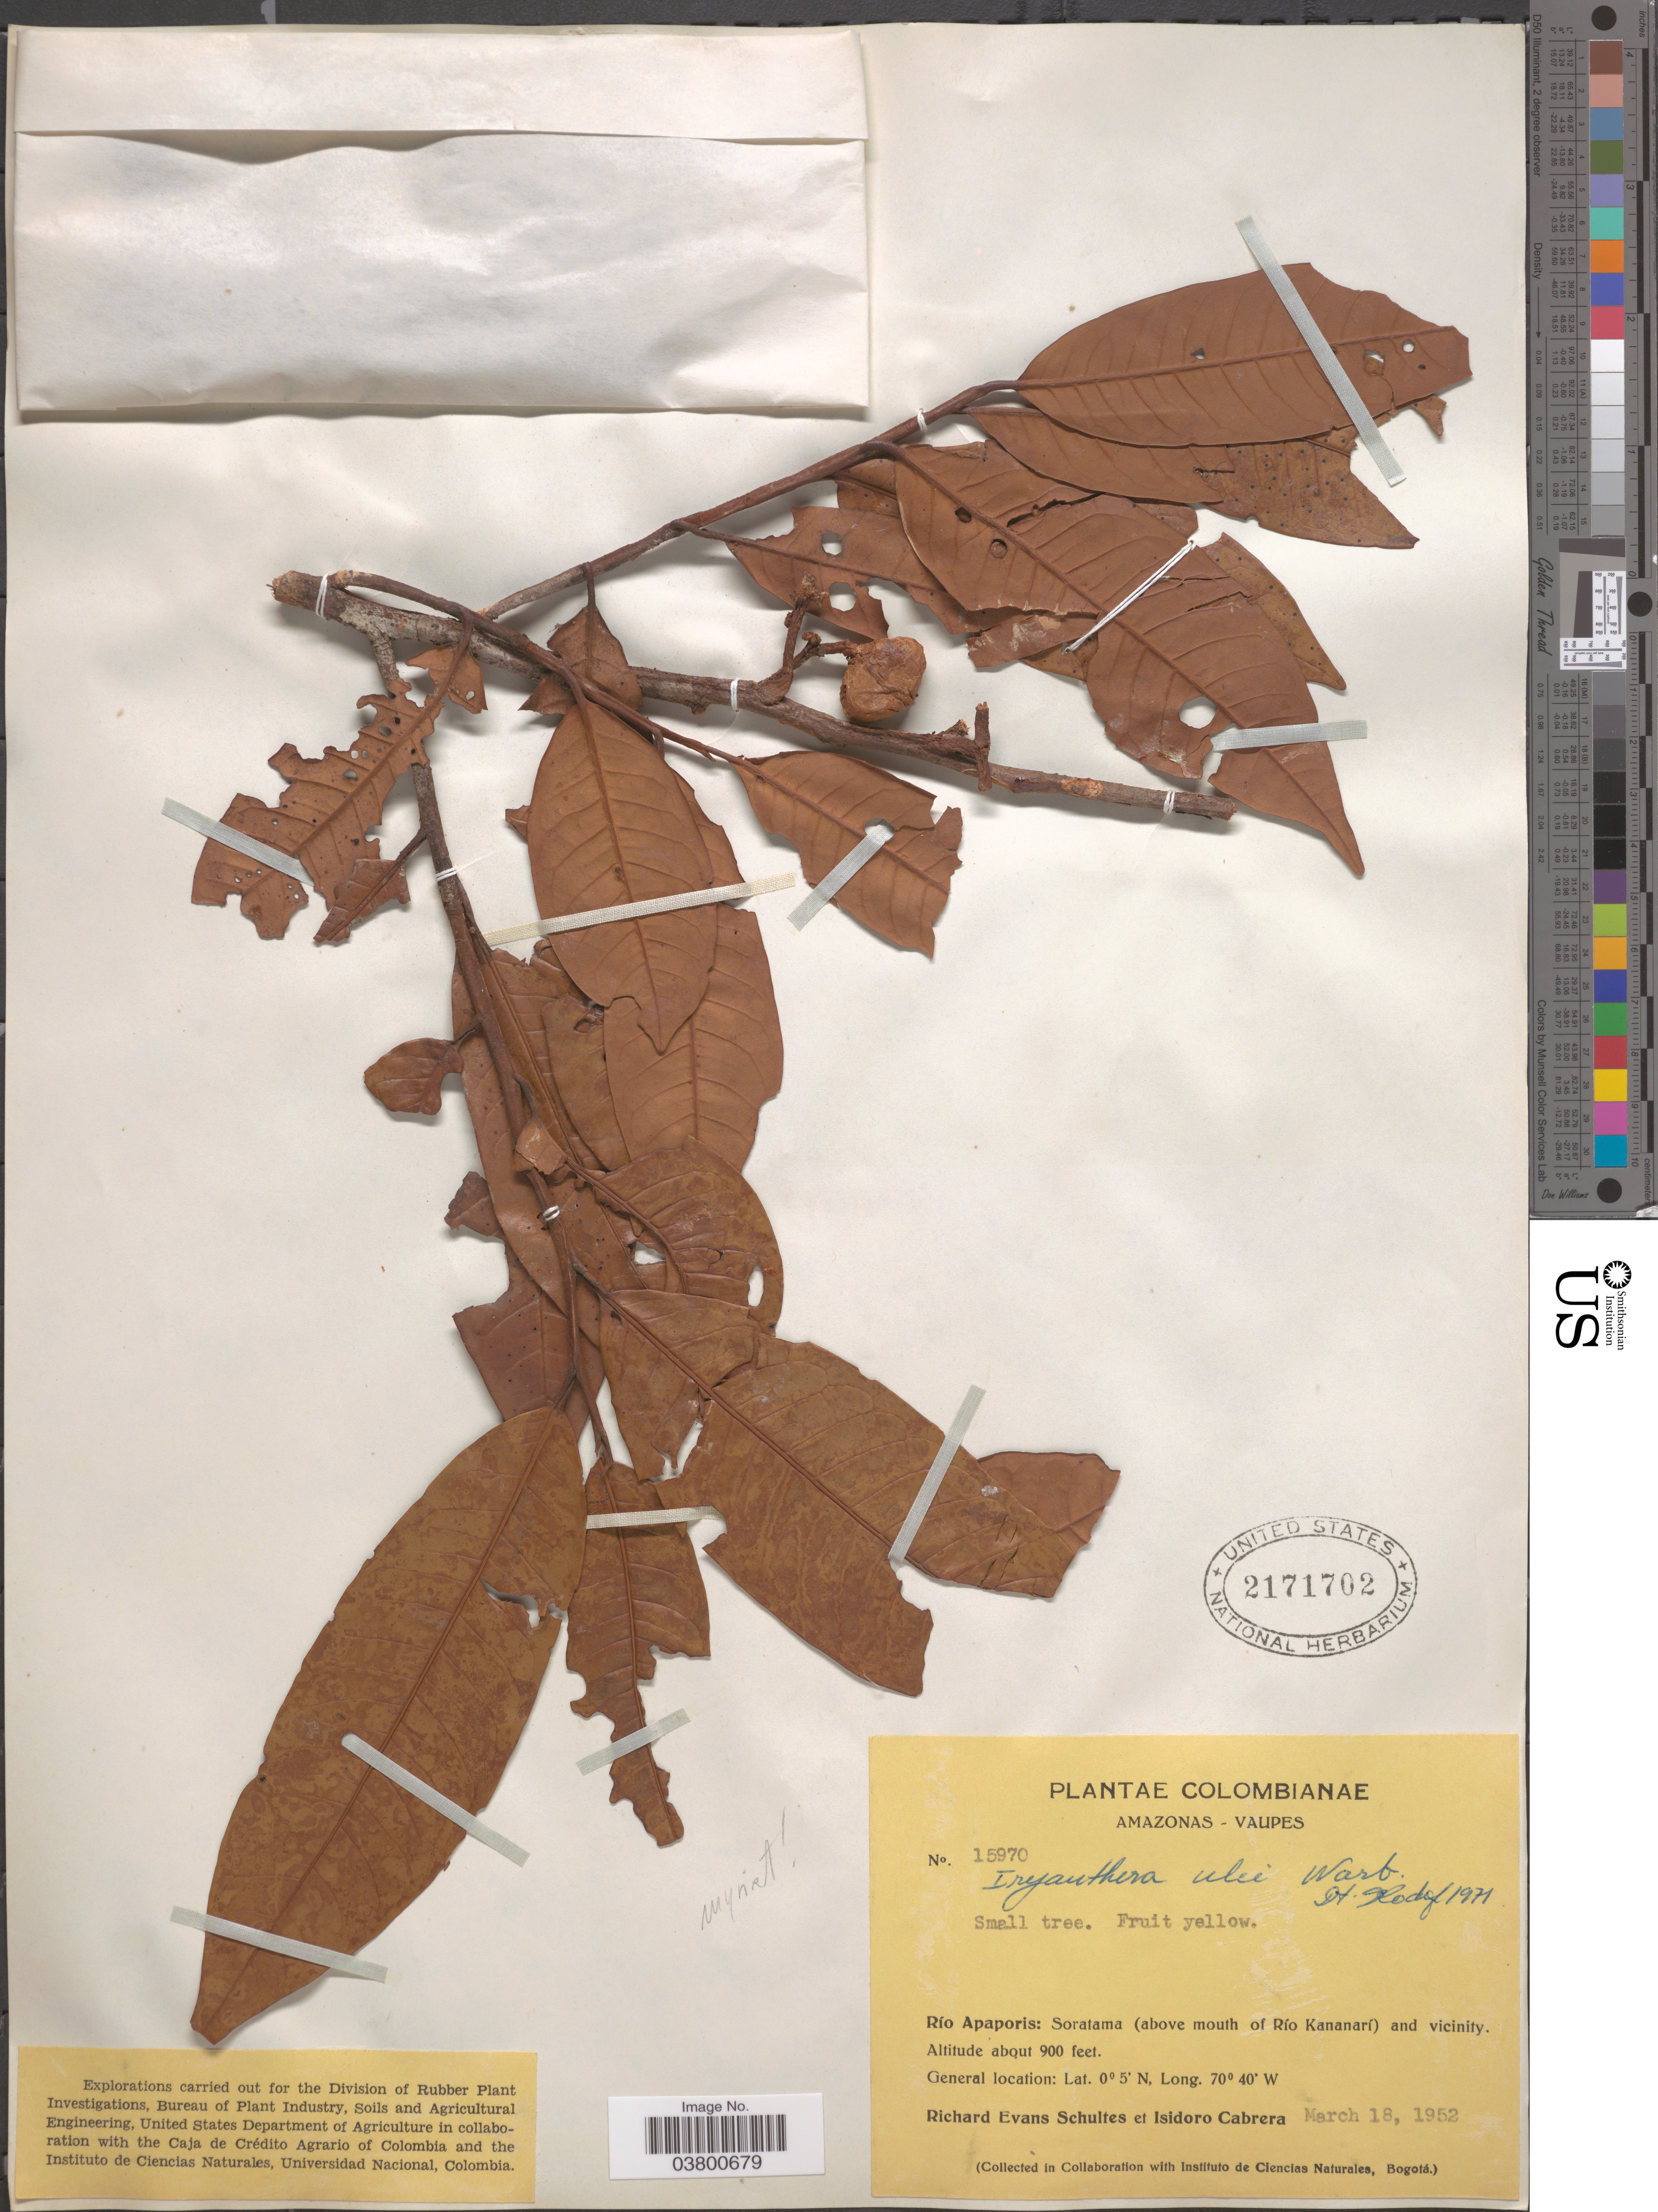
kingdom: Plantae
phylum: Tracheophyta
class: Magnoliopsida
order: Magnoliales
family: Myristicaceae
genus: Iryanthera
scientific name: Iryanthera ulei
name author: Warb.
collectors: R. E. Schultes & I. Cabrera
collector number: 15970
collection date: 1952-03-18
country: Colombia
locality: Amazonas-Vaupés. Río Apaporis: Soratama (above mouth of Río Kananarí) and vicinity.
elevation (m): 274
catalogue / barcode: US 2171702